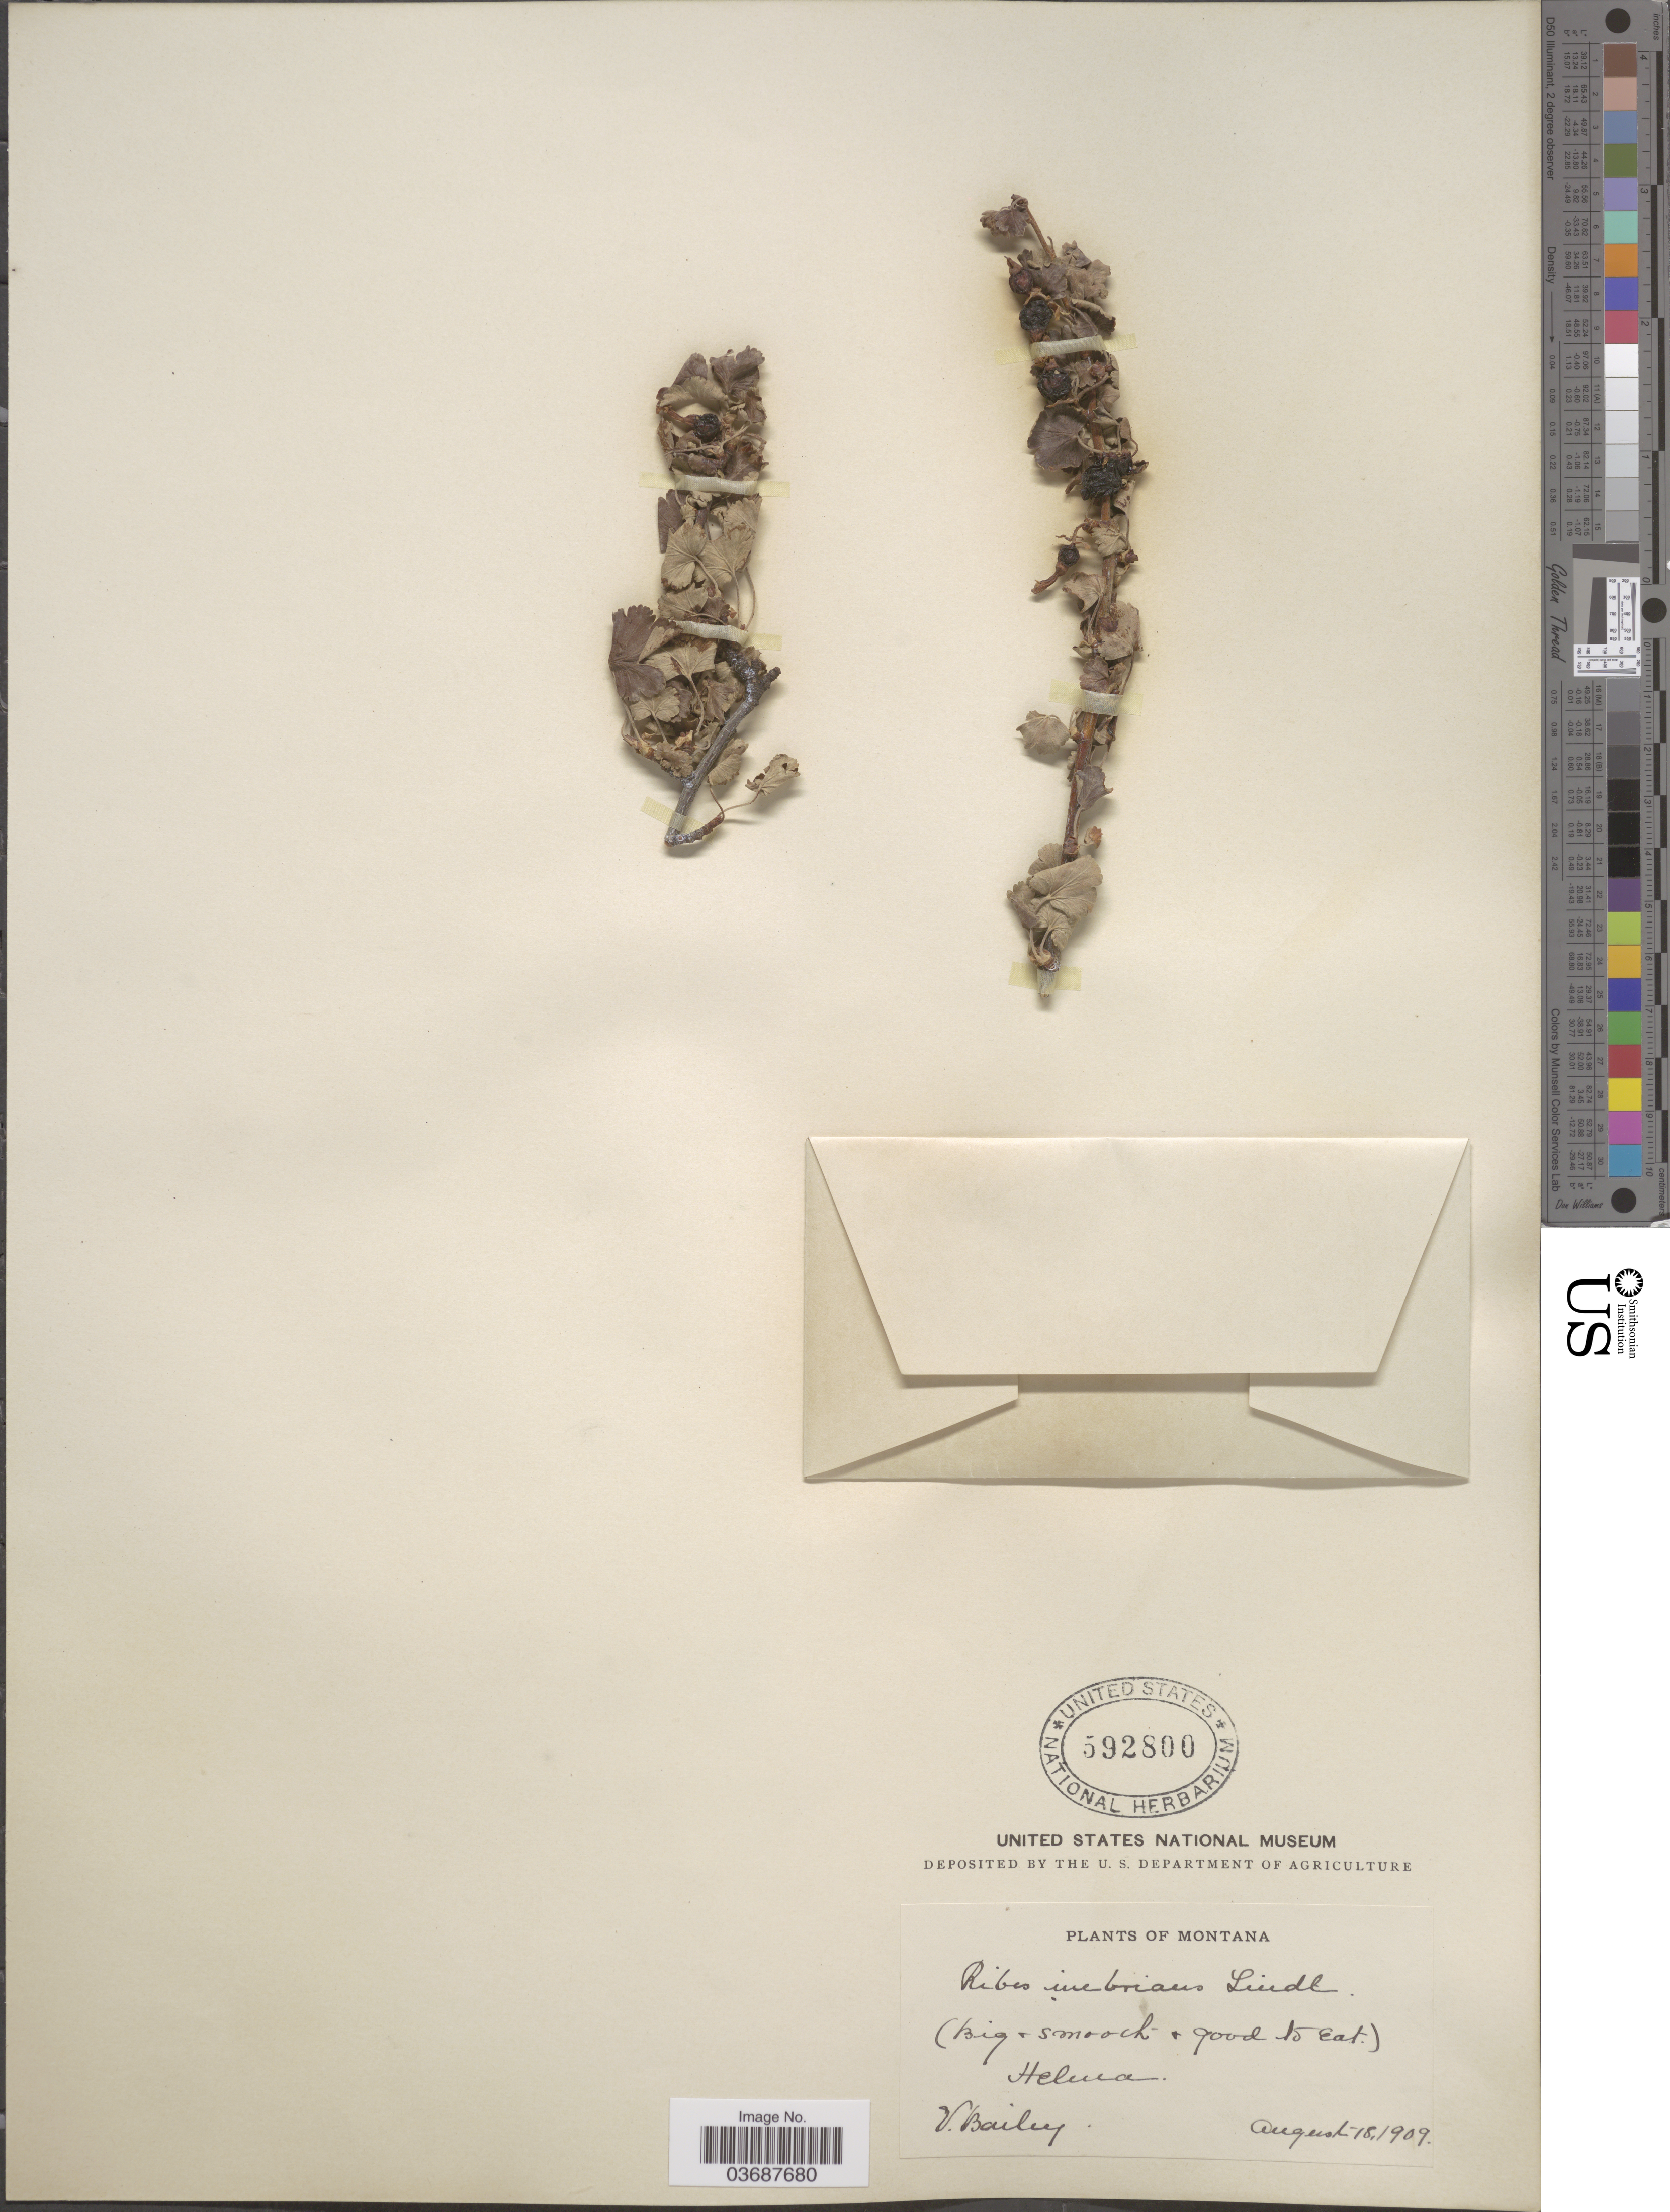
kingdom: Plantae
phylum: Tracheophyta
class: Magnoliopsida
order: Saxifragales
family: Grossulariaceae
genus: Ribes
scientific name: Ribes inebrians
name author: Lindl.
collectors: V. L. Bailey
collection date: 1909-08-18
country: United States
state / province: Montana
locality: Helena.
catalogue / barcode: US 592800